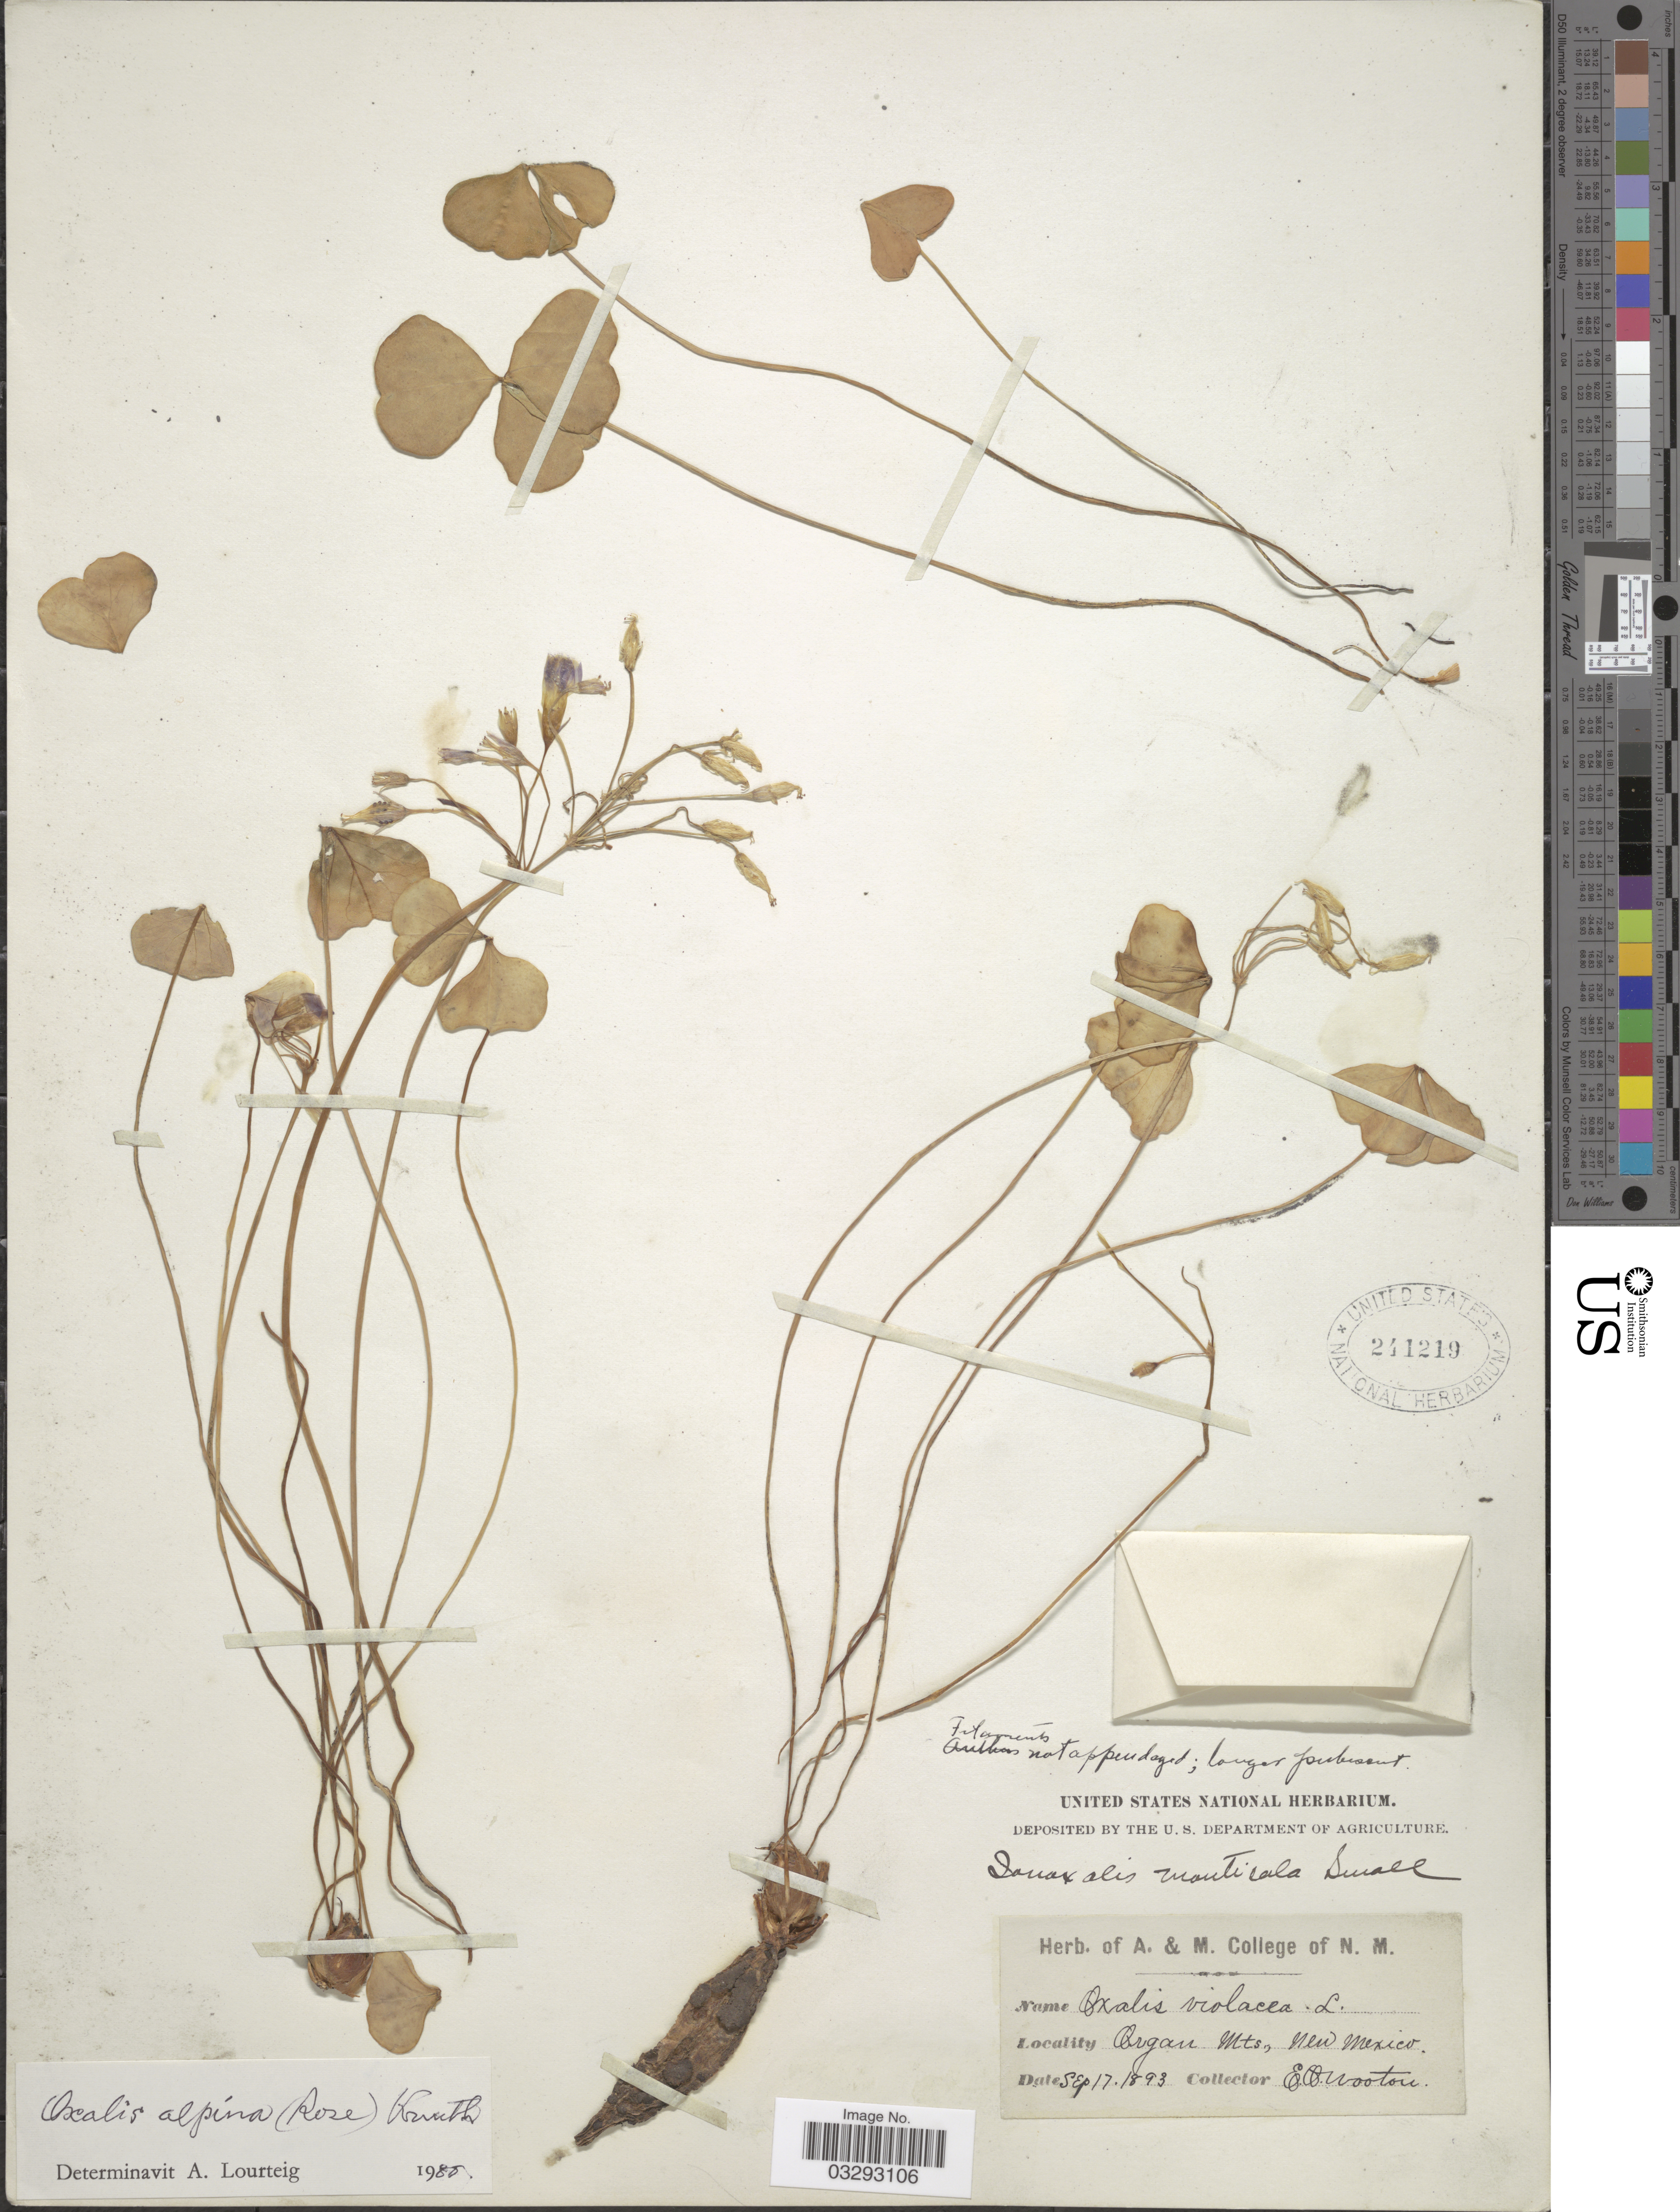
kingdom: Plantae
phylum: Tracheophyta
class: Magnoliopsida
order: Oxalidales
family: Oxalidaceae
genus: Oxalis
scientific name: Oxalis alpina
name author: (Rose) R. Knuth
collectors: E. O. Wooton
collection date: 1893-09-17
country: United States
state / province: New Mexico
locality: Organ Mts.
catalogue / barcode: US 241219